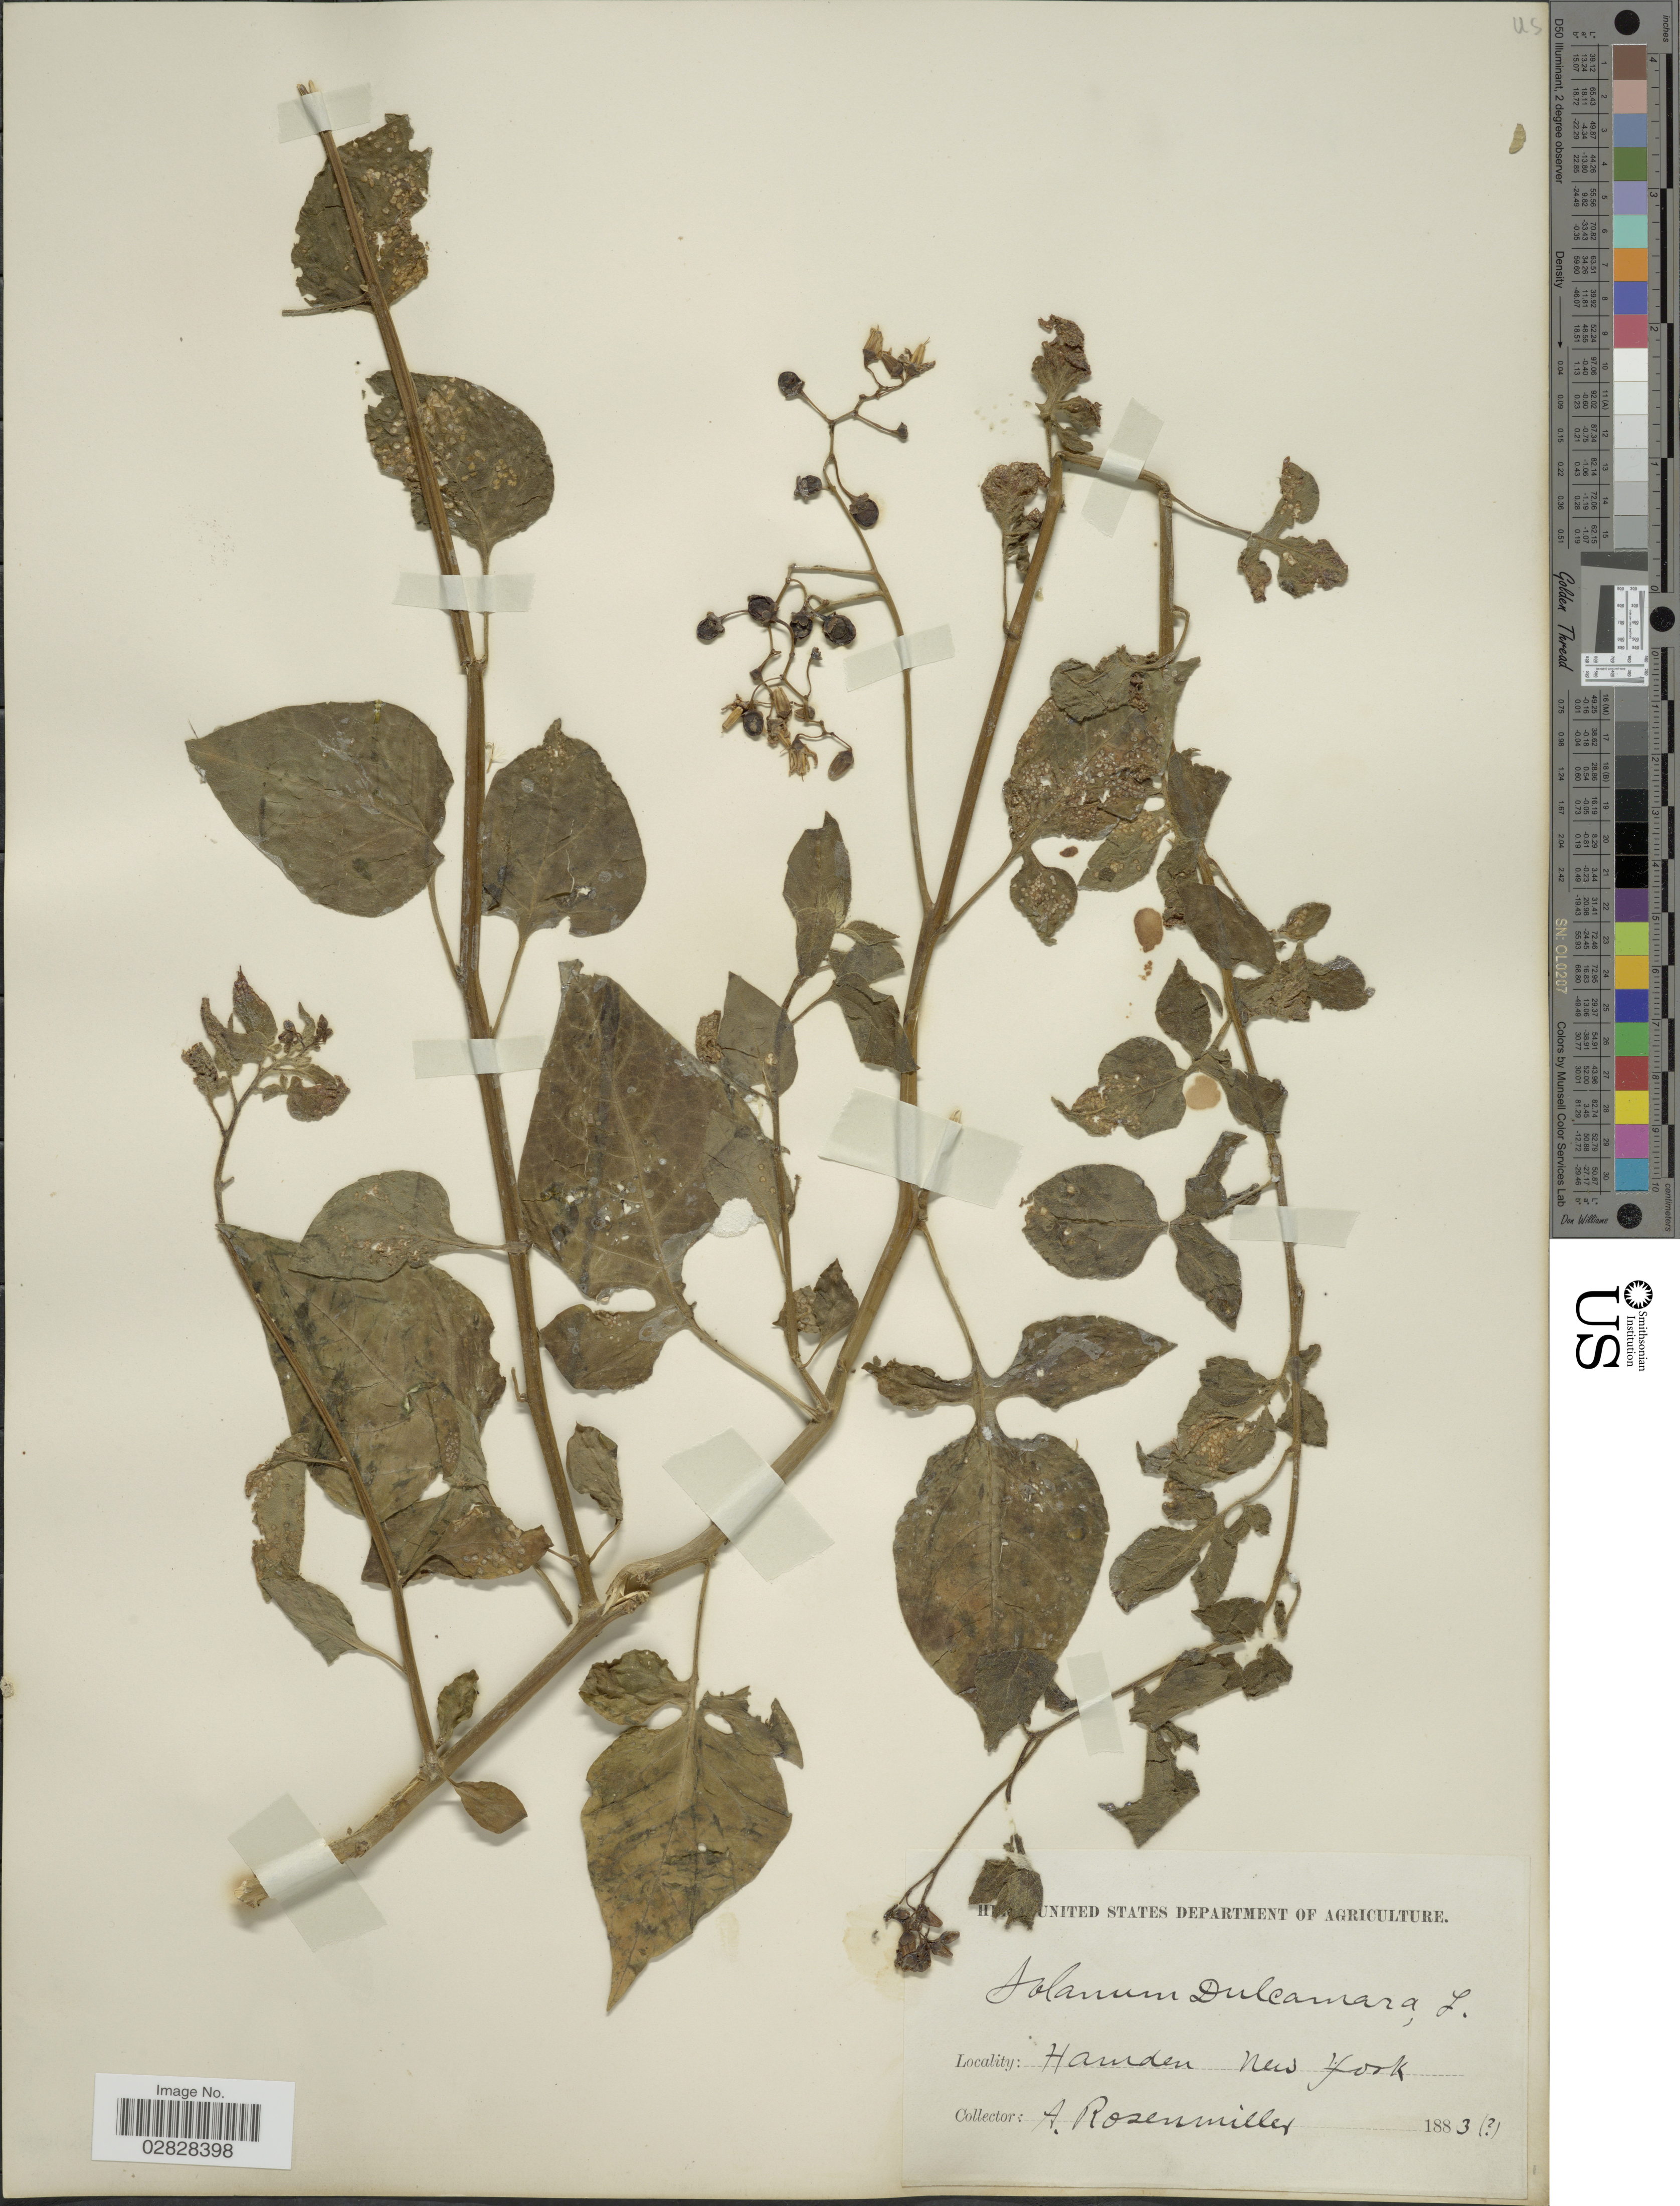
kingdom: Plantae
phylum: Tracheophyta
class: Magnoliopsida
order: Solanales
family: Solanaceae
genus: Solanum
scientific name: Solanum dulcamara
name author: L.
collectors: A. Rosenmiller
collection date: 1883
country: United States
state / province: New York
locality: Hamden.